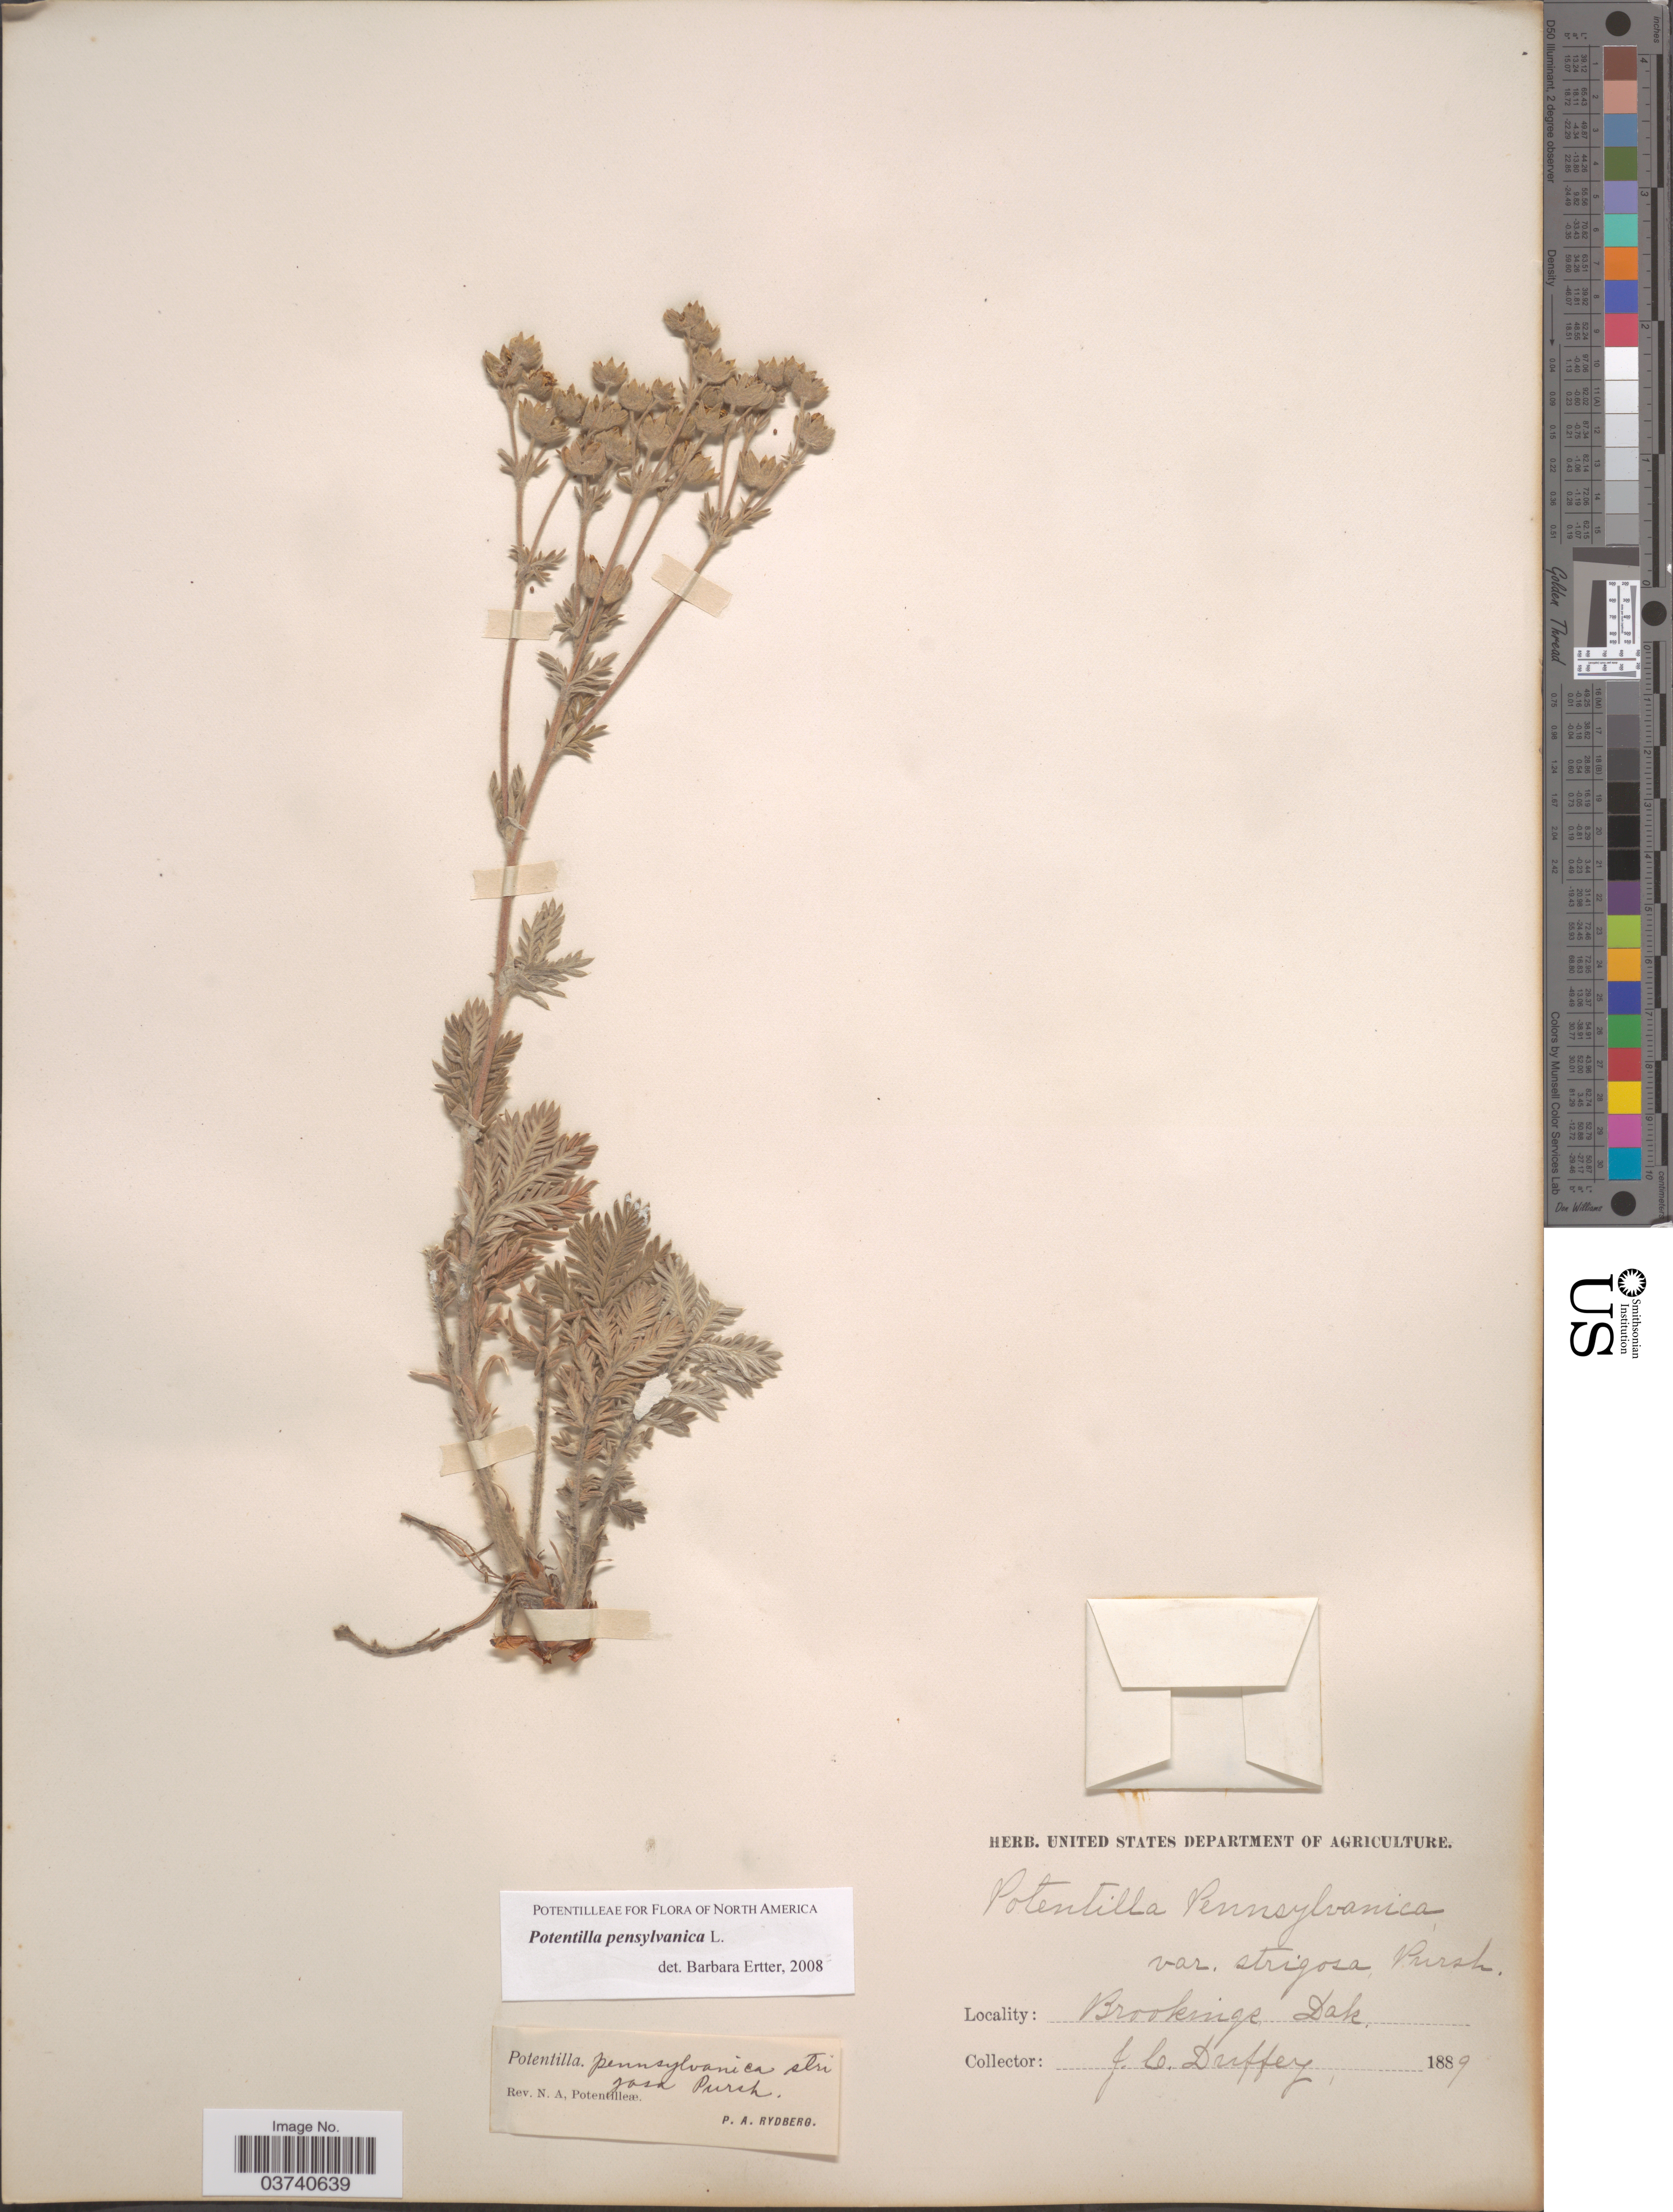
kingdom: Plantae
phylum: Tracheophyta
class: Magnoliopsida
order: Rosales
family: Rosaceae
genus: Potentilla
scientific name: Potentilla pensylvanica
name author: L.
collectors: J. Duffey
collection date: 1889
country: United States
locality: Brookings, Dak.